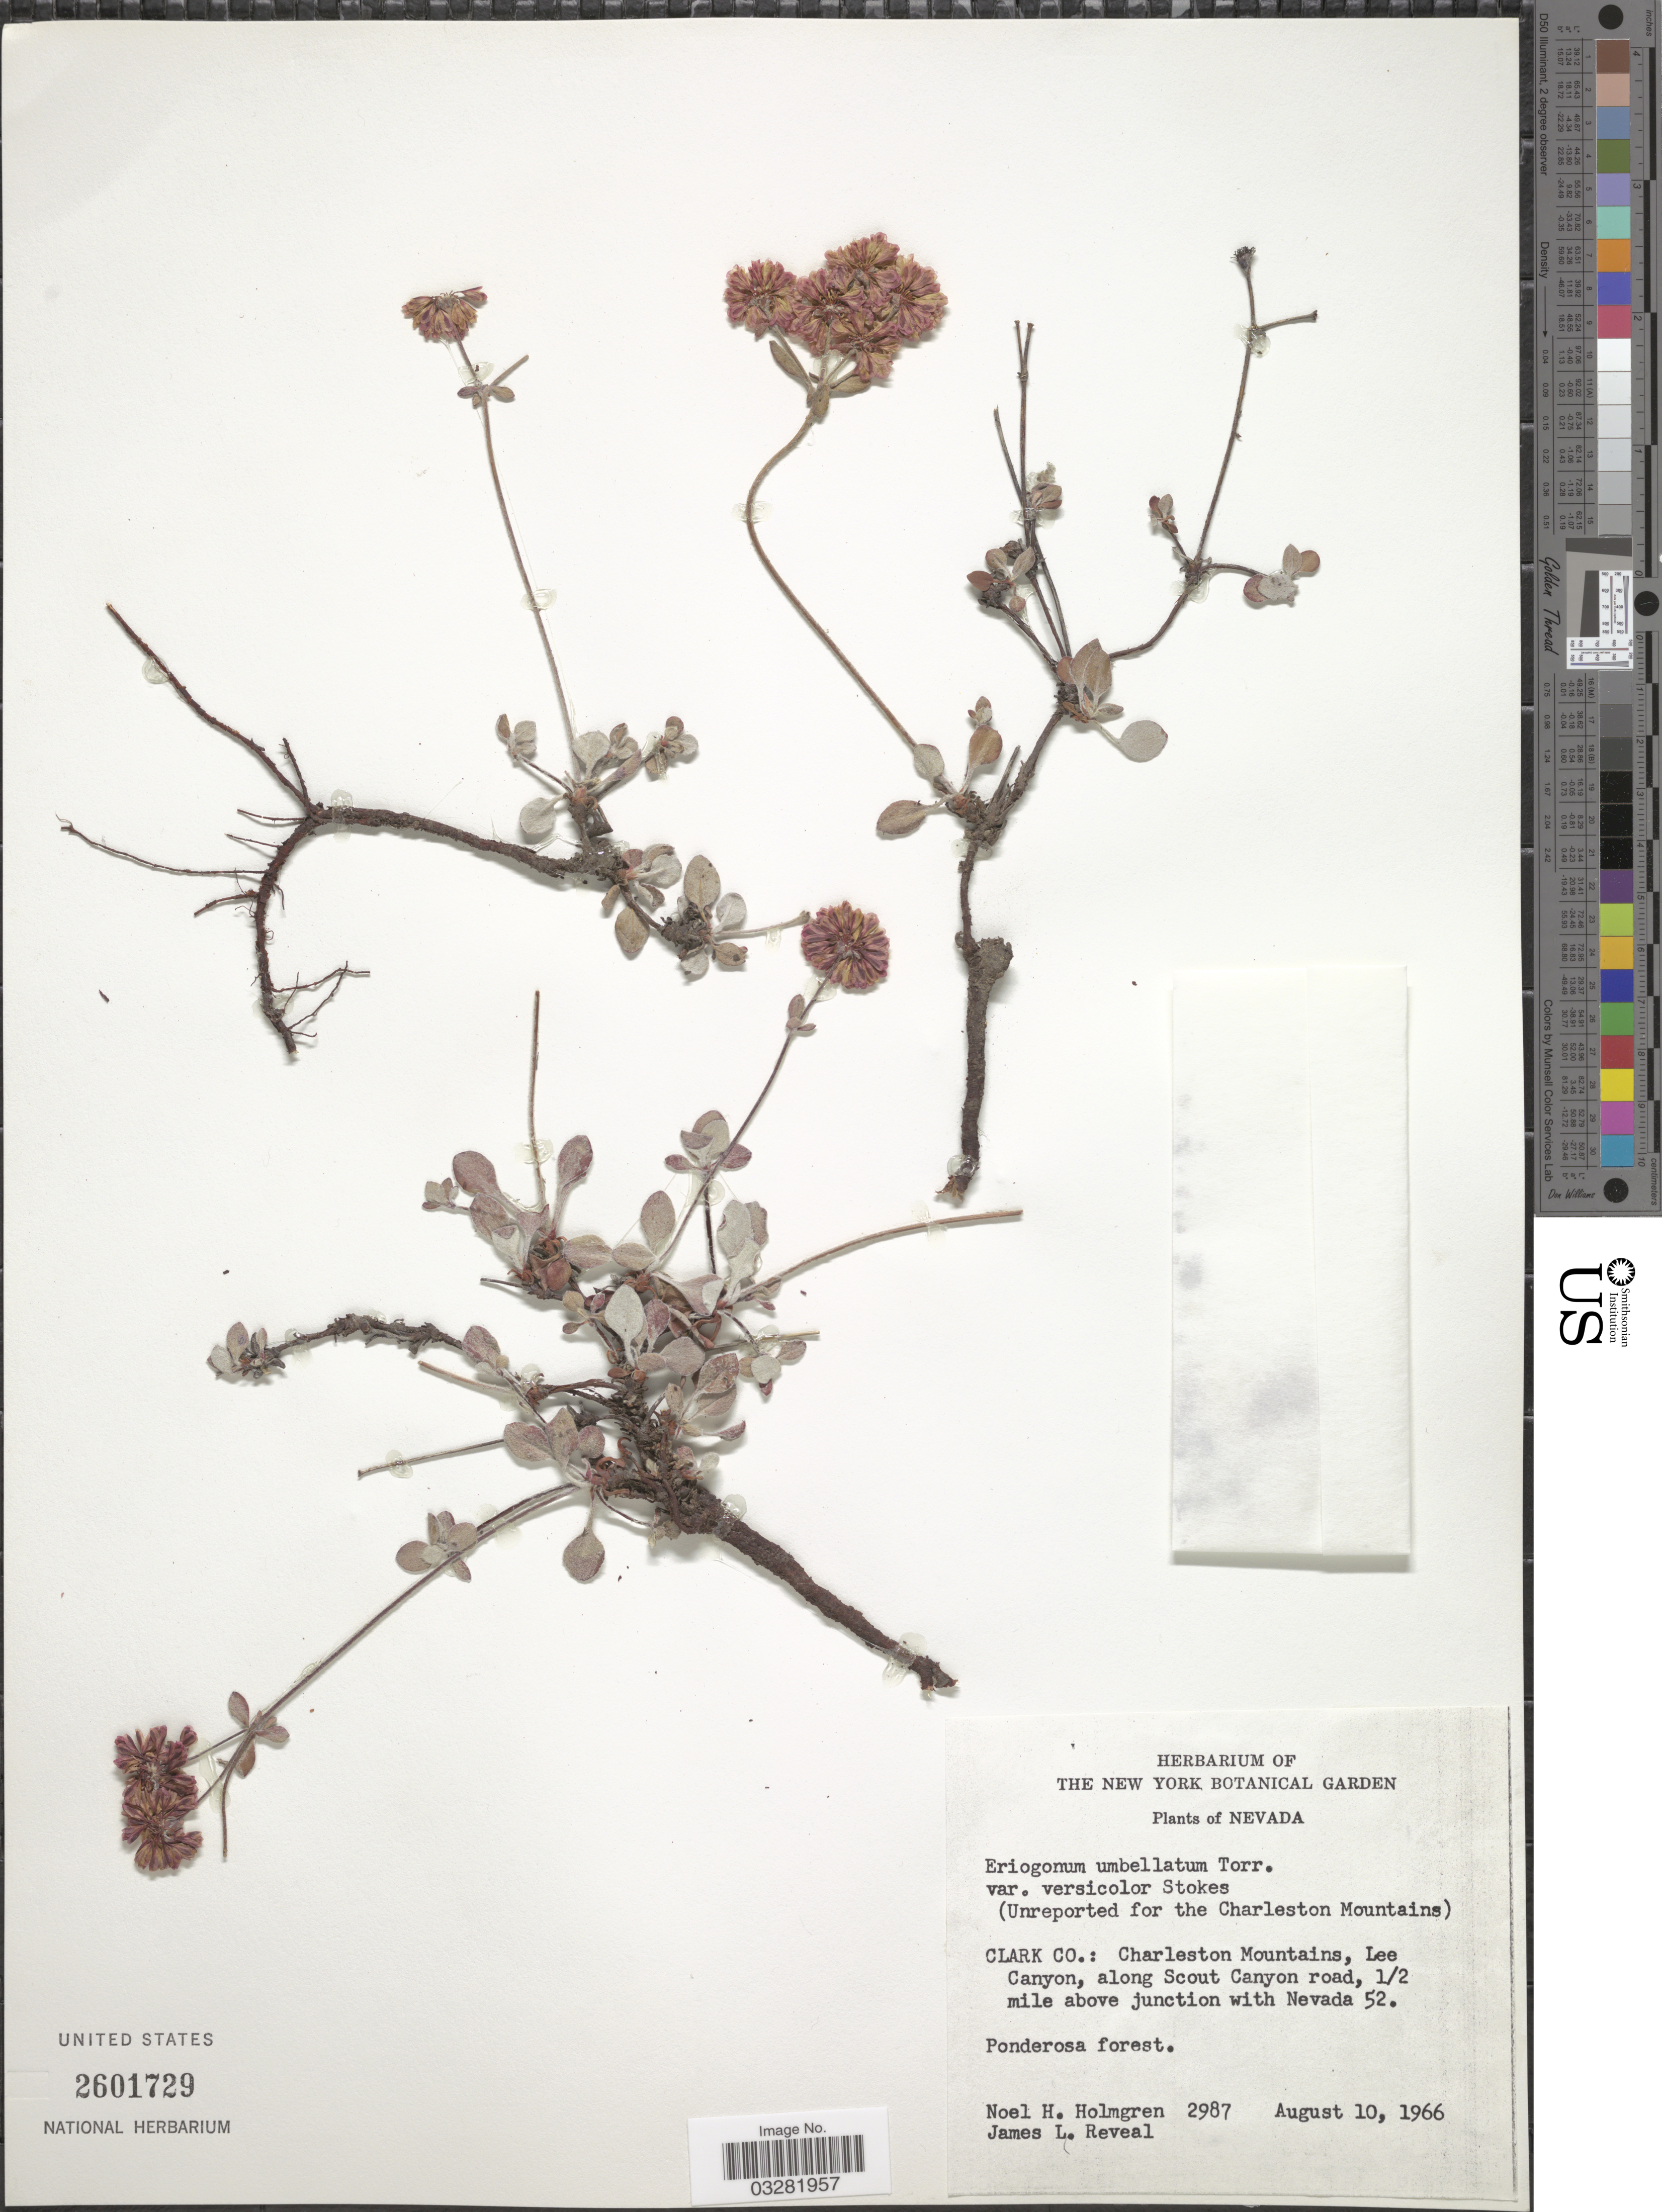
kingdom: Plantae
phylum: Tracheophyta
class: Magnoliopsida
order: Caryophyllales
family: Polygonaceae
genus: Eriogonum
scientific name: Eriogonum umbellatum var. versicolor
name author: S. Stokes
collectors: N. H. Holmgren & J. L. Reveal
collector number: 2987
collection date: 1966-08-10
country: United States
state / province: Nevada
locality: Clark Co.: Charleston Mountains, Lee Canyon, along Scout Canyon road, 1/2 mile above junction with Nevada 52.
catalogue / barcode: US 2601729